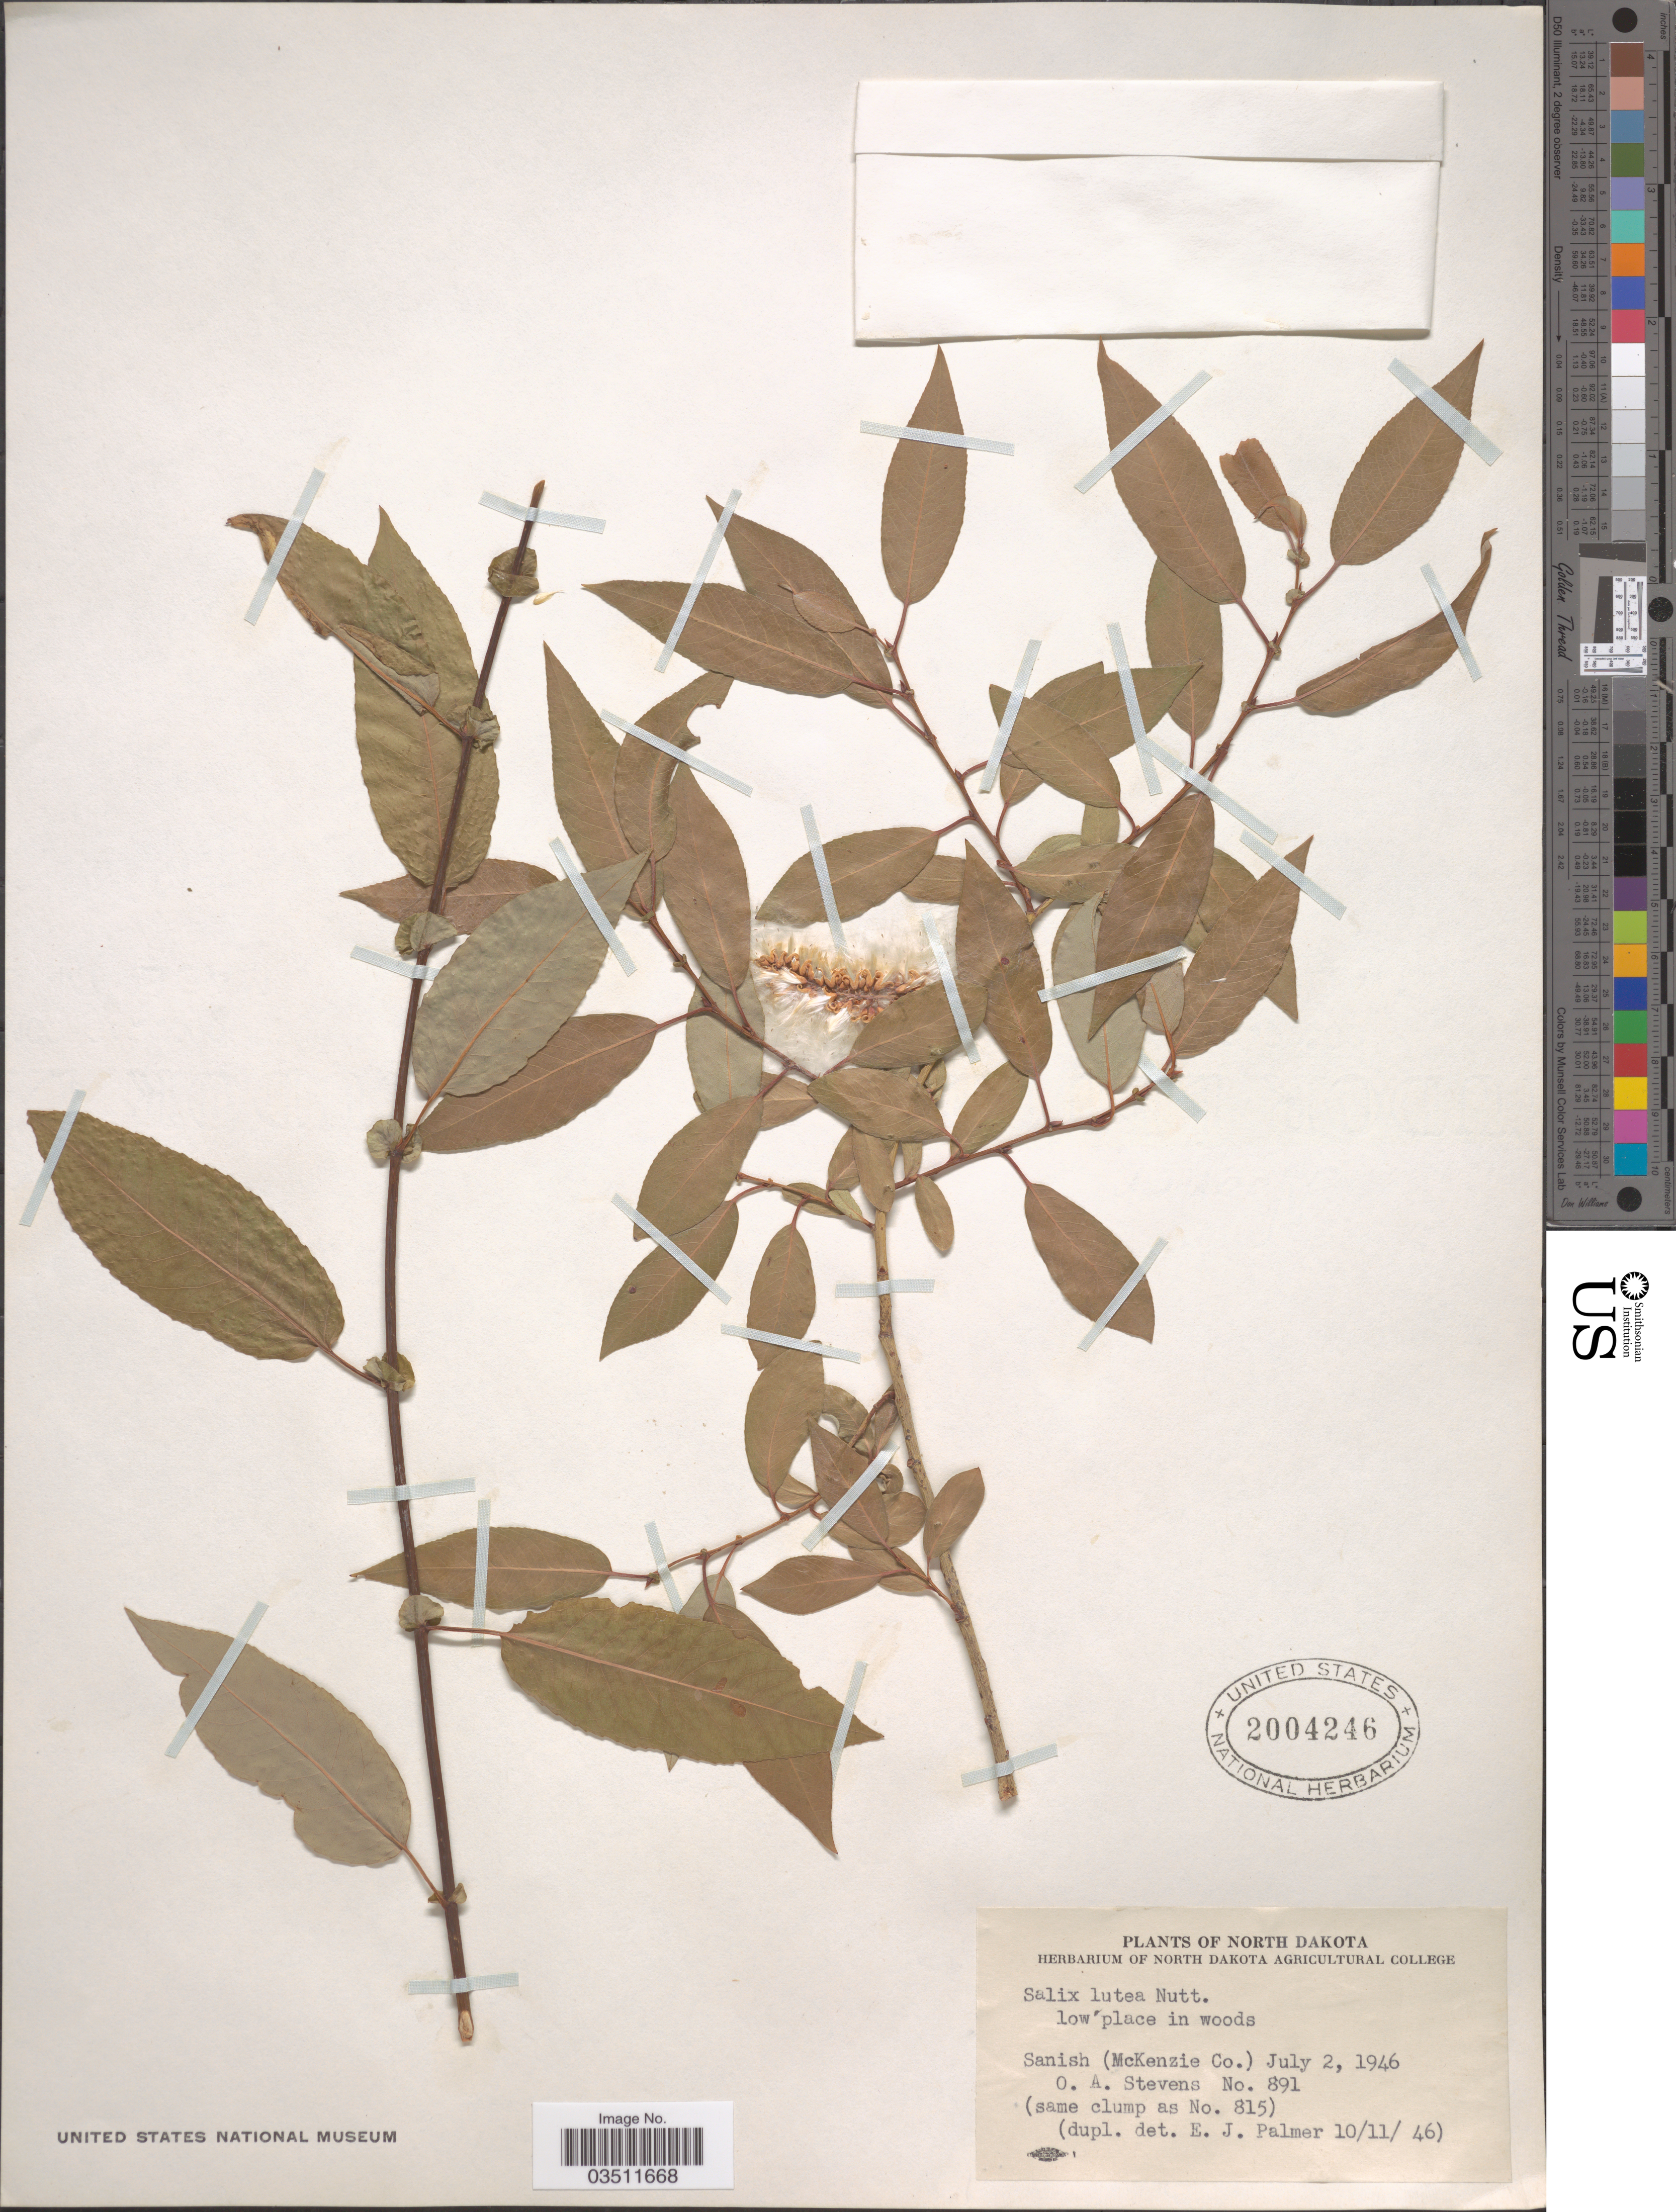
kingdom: Plantae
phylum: Tracheophyta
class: Magnoliopsida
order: Malpighiales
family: Salicaceae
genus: Salix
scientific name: Salix lutea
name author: Nutt.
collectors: O. A. Stevens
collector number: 891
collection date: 1946-07-02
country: United States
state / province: North Dakota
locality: Sanish (McKenzie Co.).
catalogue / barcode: US 2004246